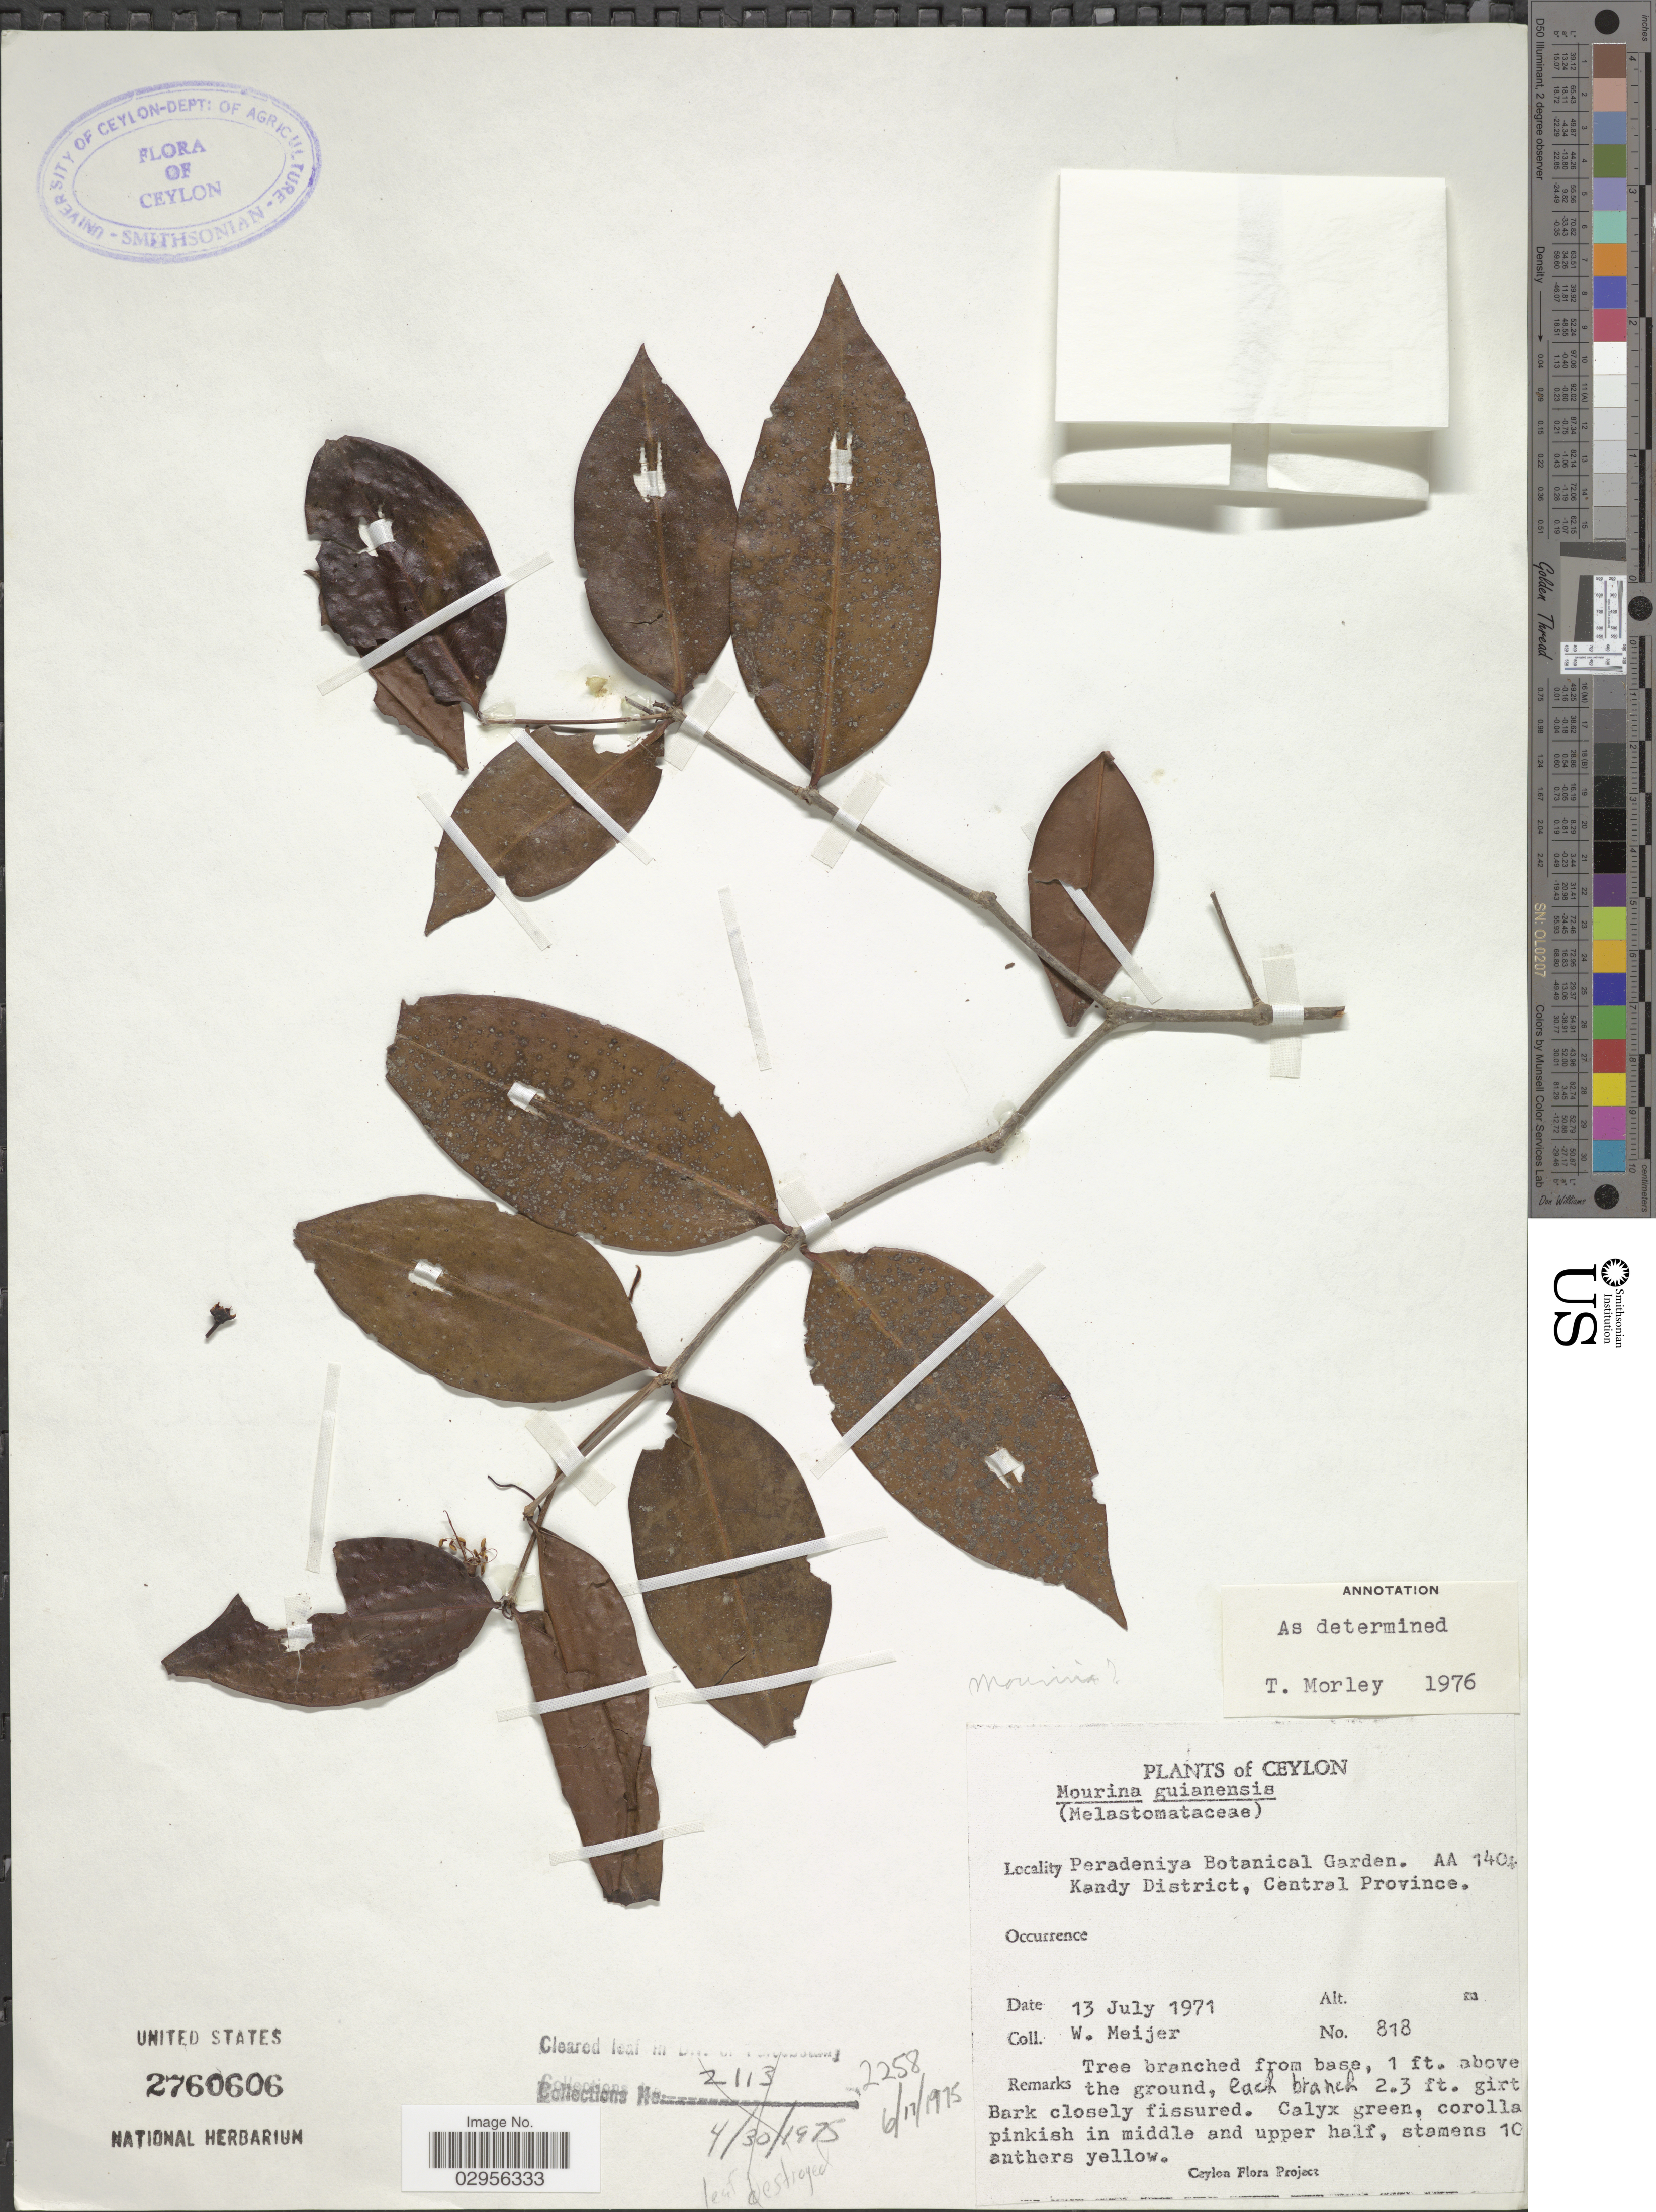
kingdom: Plantae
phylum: Tracheophyta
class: Magnoliopsida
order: Myrtales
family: Melastomataceae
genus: Mouriri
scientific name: Mouriri guianensis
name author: Aubl.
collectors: W. Meijer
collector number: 818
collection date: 1971-07-13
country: Sri Lanka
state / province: Central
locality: Ceylon. Peradeniya Botanical Garden. AA 140 [illegible text] Kandy District.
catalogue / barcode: US 2760606